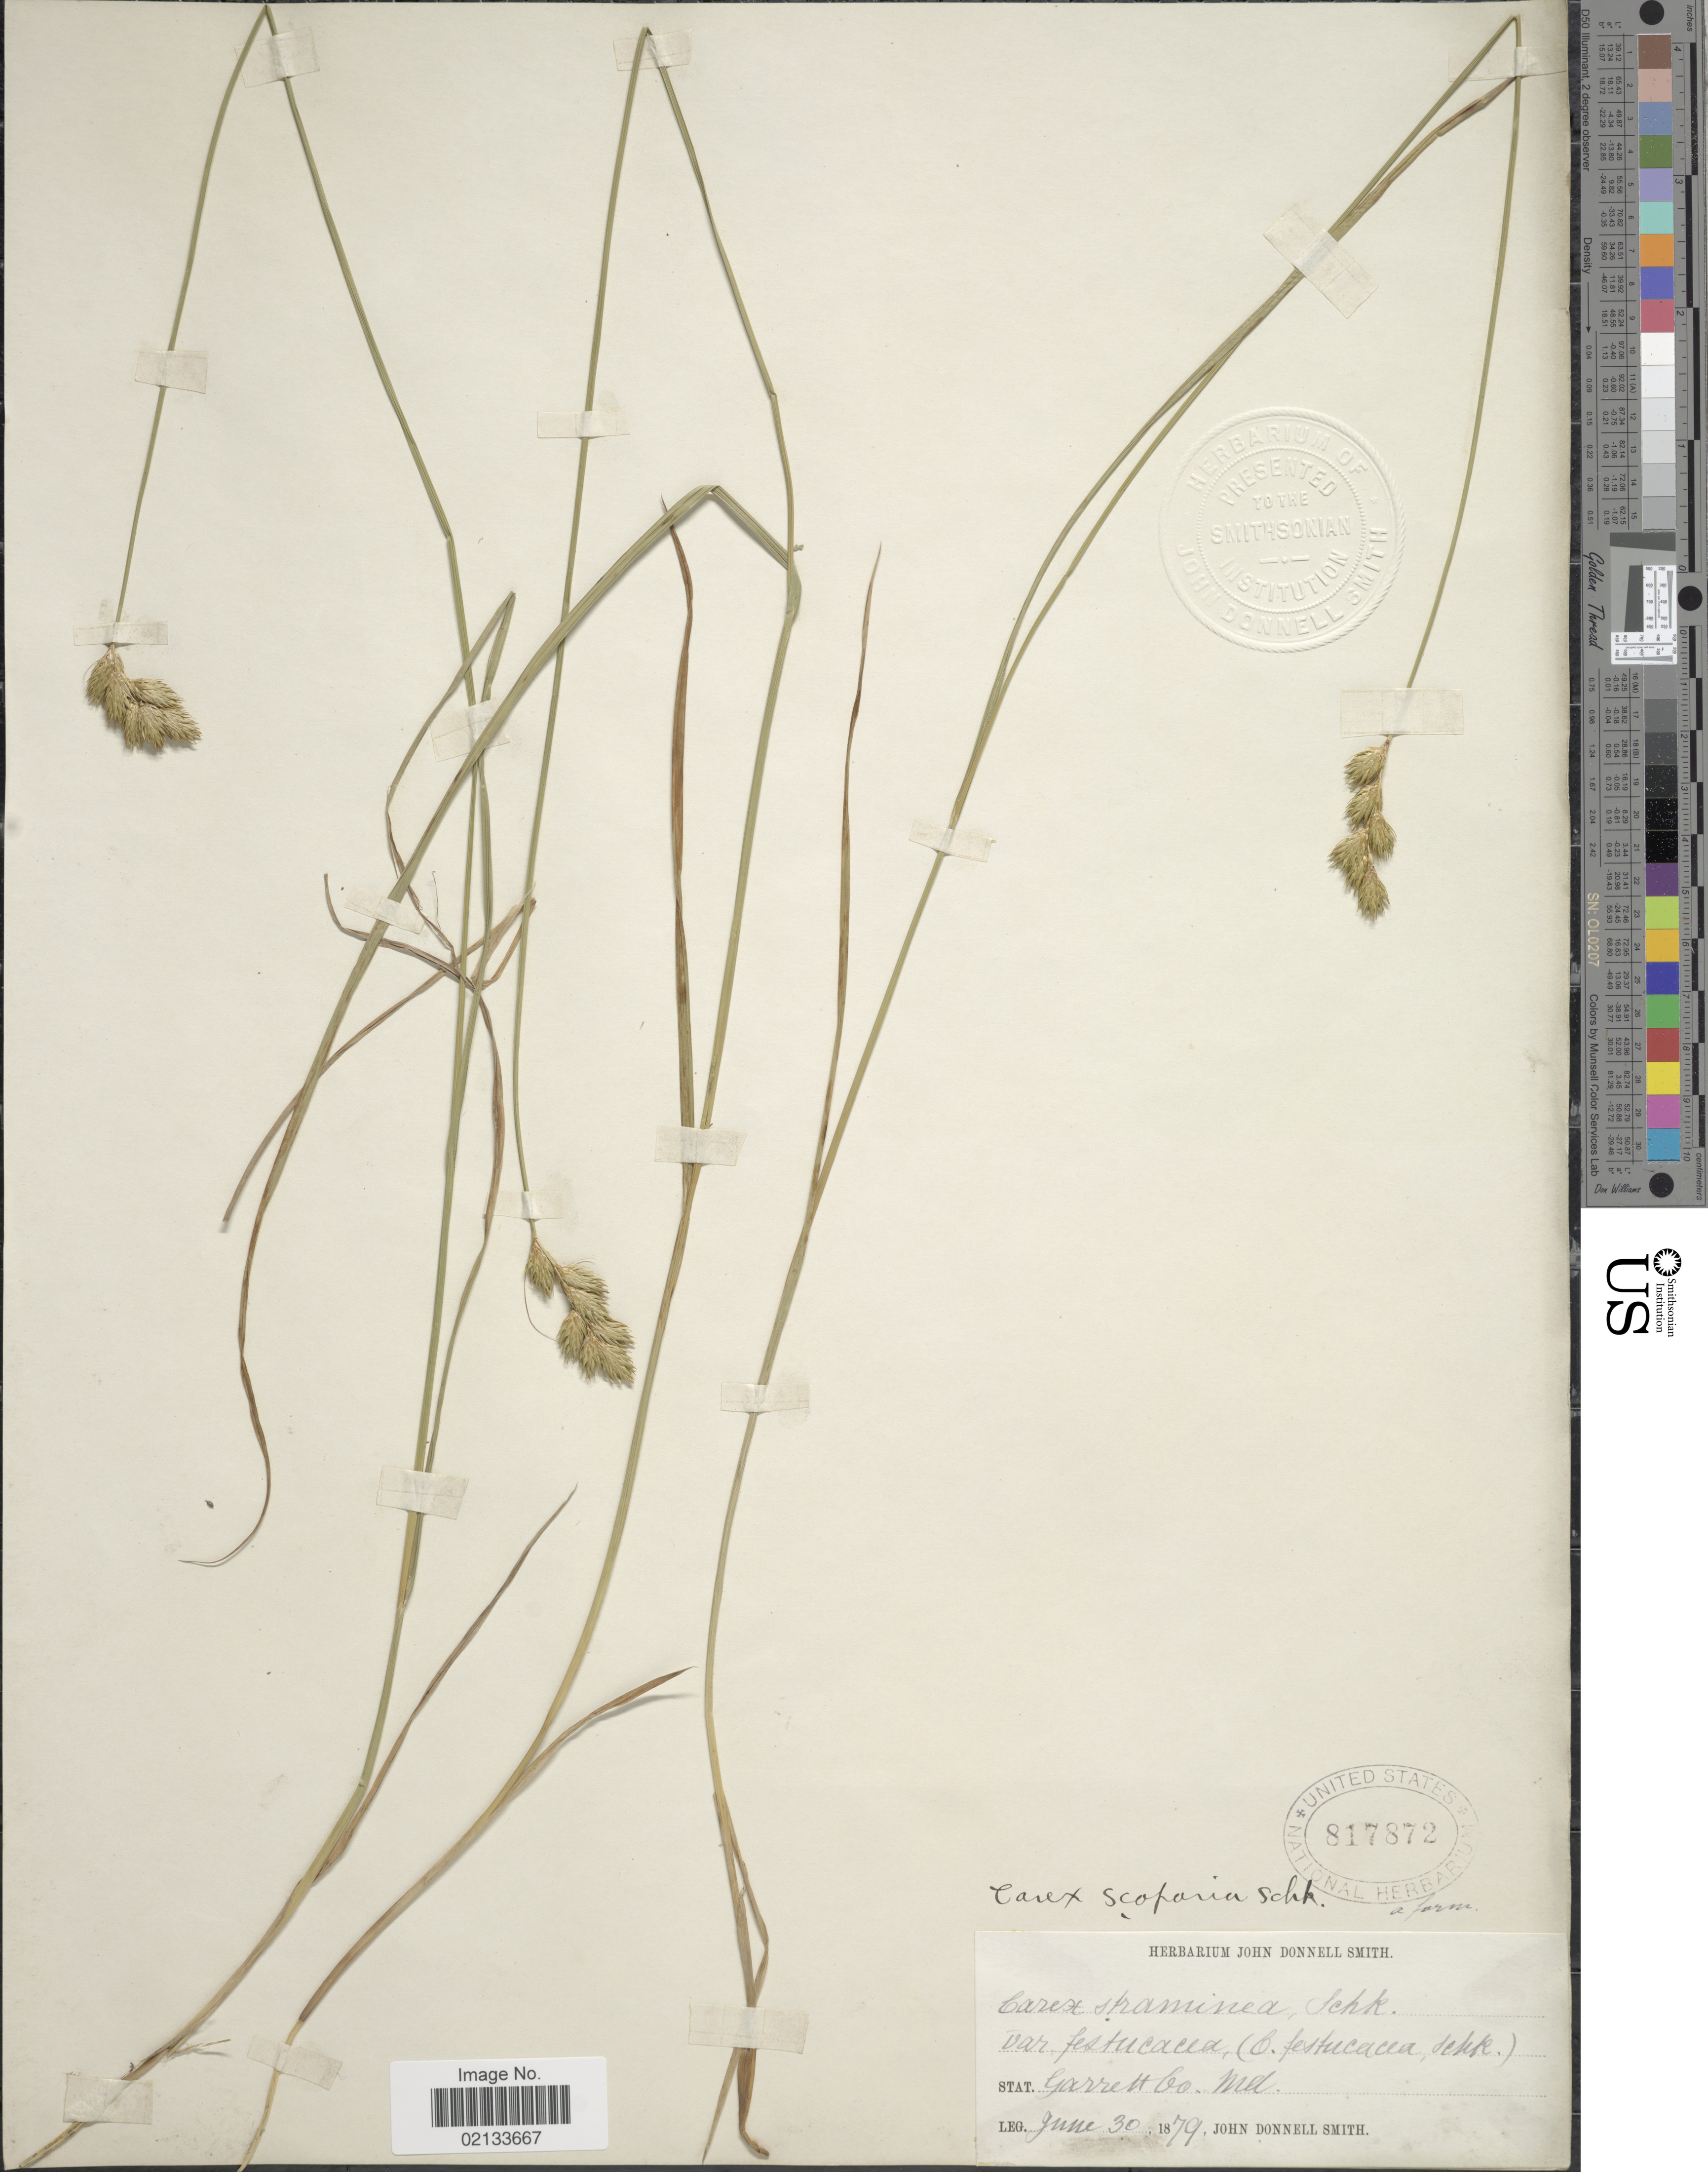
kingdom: Plantae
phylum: Tracheophyta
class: Liliopsida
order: Poales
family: Cyperaceae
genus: Carex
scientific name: Carex scoparia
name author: Schkuhr ex Willd.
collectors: J. Donnell Smith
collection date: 1879-06-30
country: United States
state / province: Maryland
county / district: Garrett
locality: Garrett Co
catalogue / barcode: US 817872